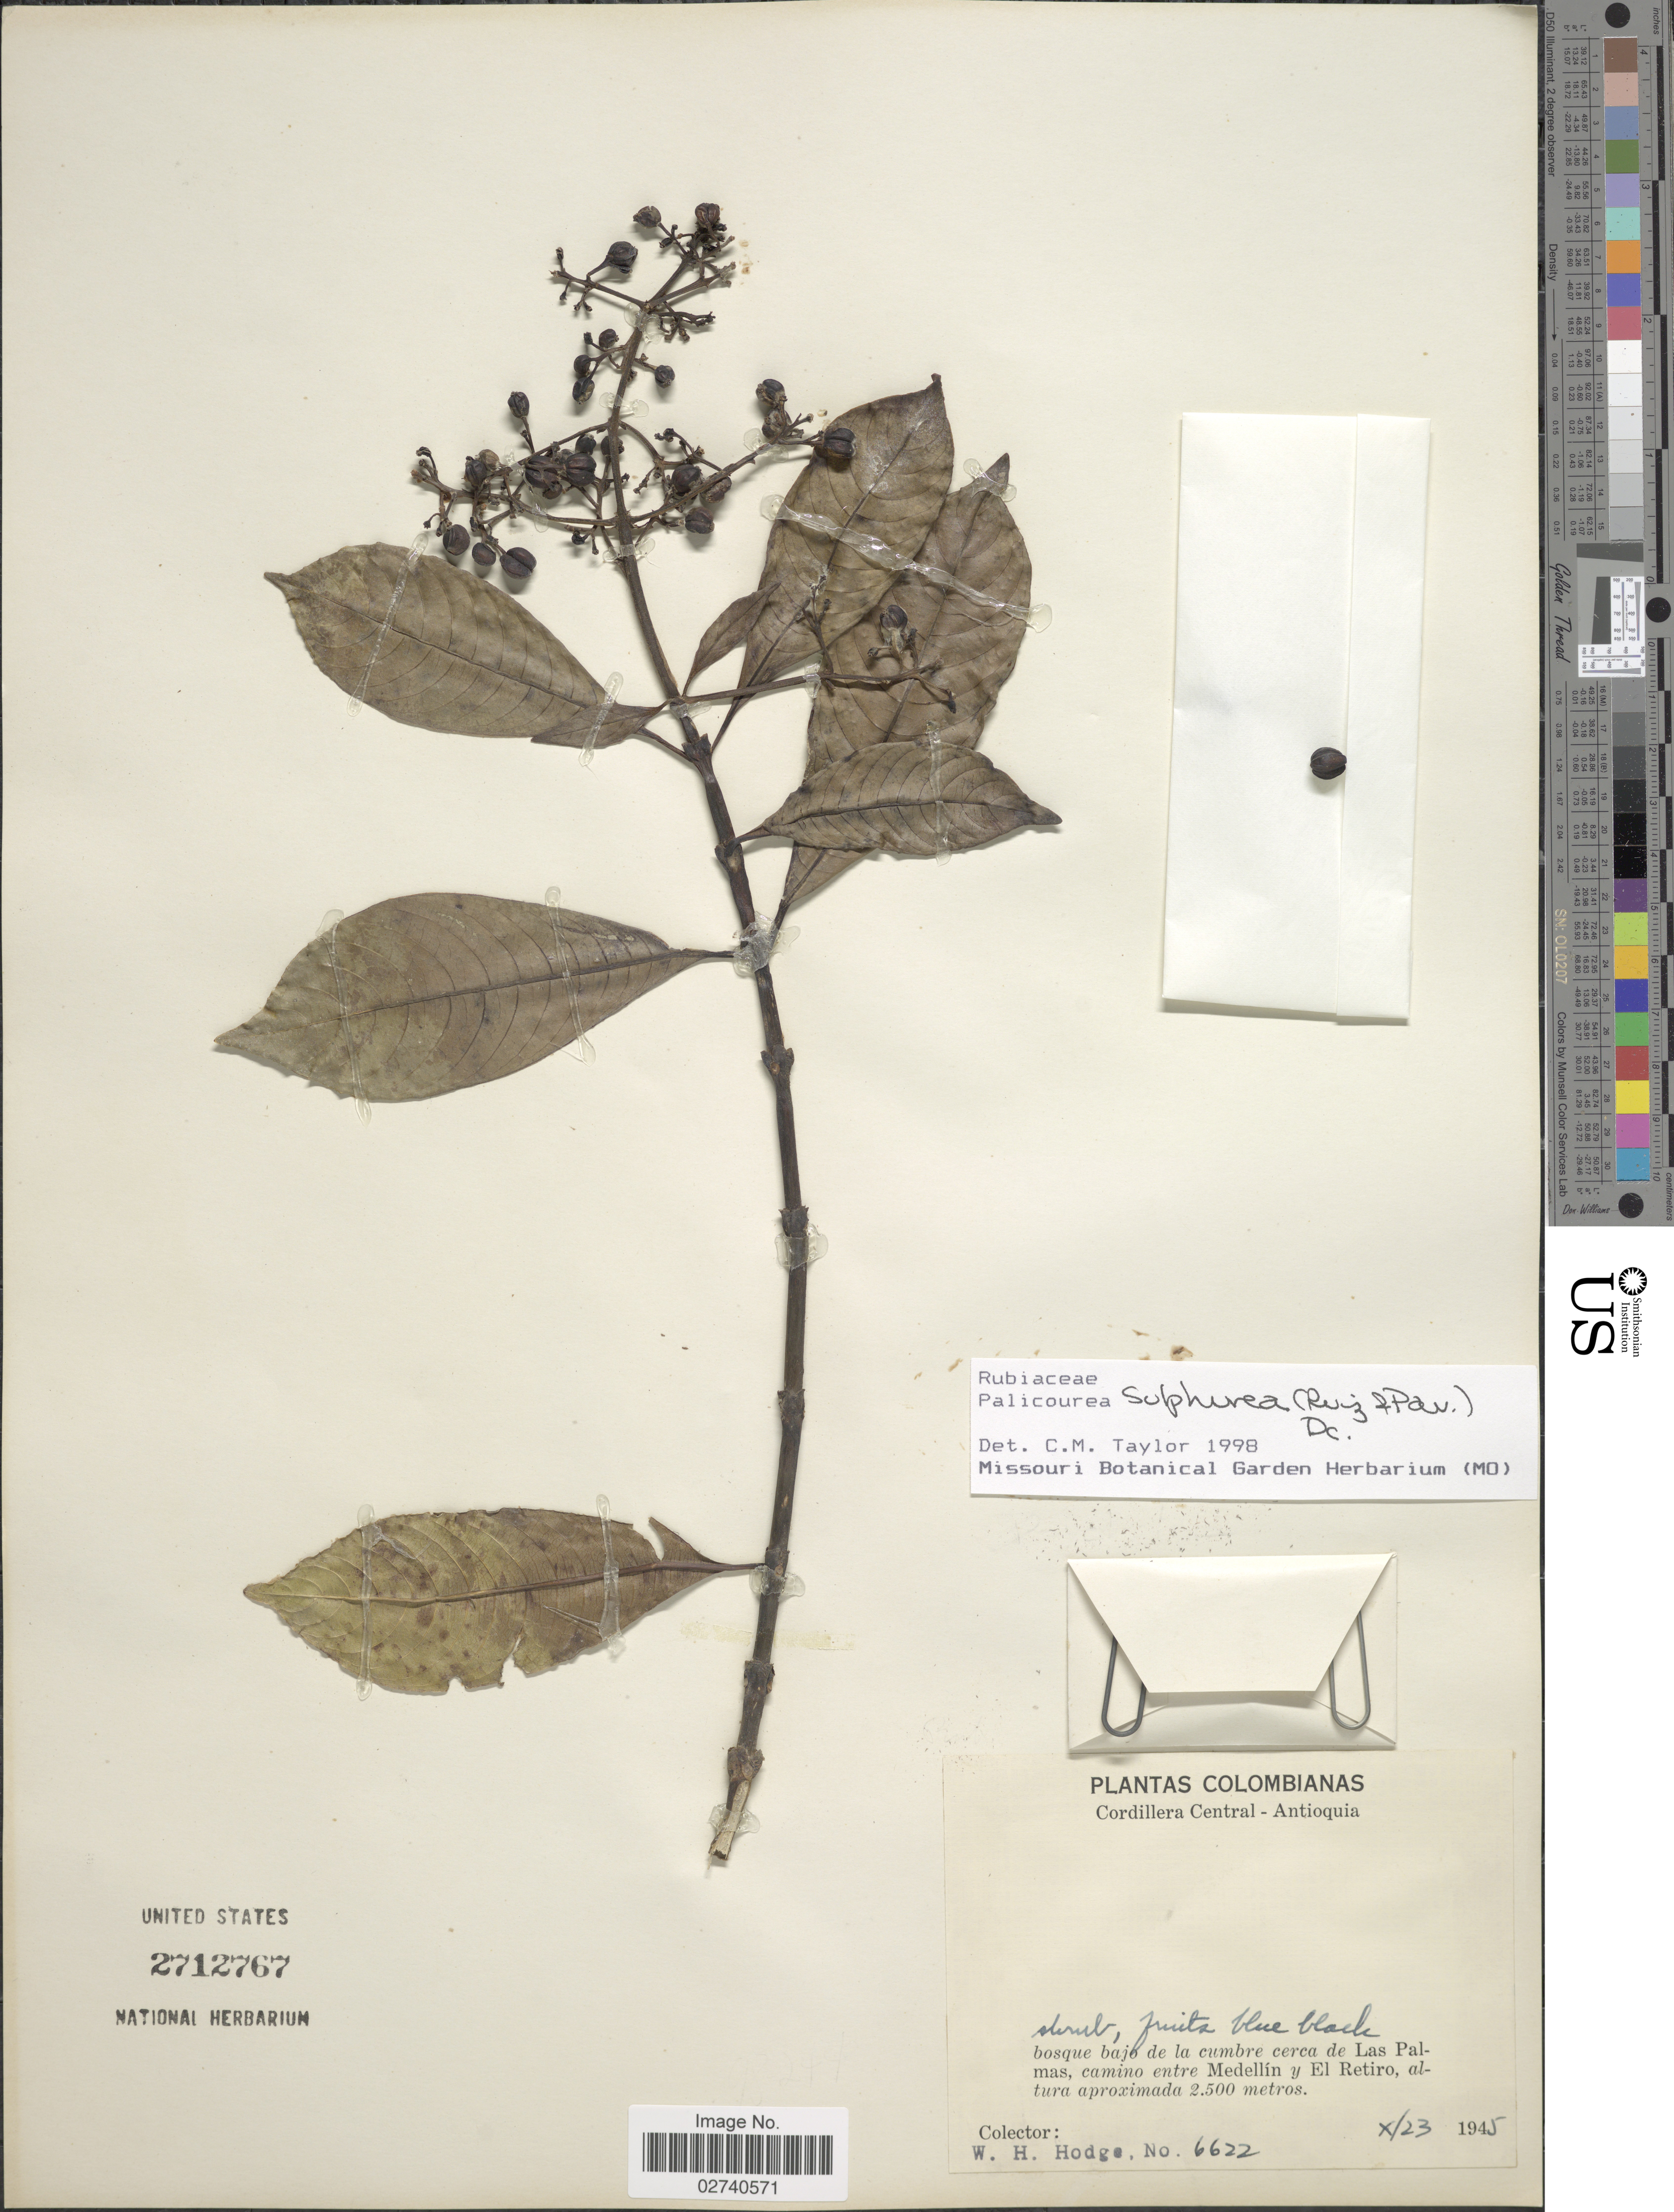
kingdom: Plantae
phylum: Tracheophyta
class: Magnoliopsida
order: Gentianales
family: Rubiaceae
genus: Palicourea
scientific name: Palicourea sulphurea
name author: (Ruiz & Pav.) DC.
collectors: W. Hodge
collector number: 6622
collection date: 1945-10-23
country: Colombia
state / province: Antioquia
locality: Cordillera Central. Bosque bajo de la cumbre cerca de Las Palmas, camino entre Medellin y El Retiro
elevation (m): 2500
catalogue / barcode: US 2712767